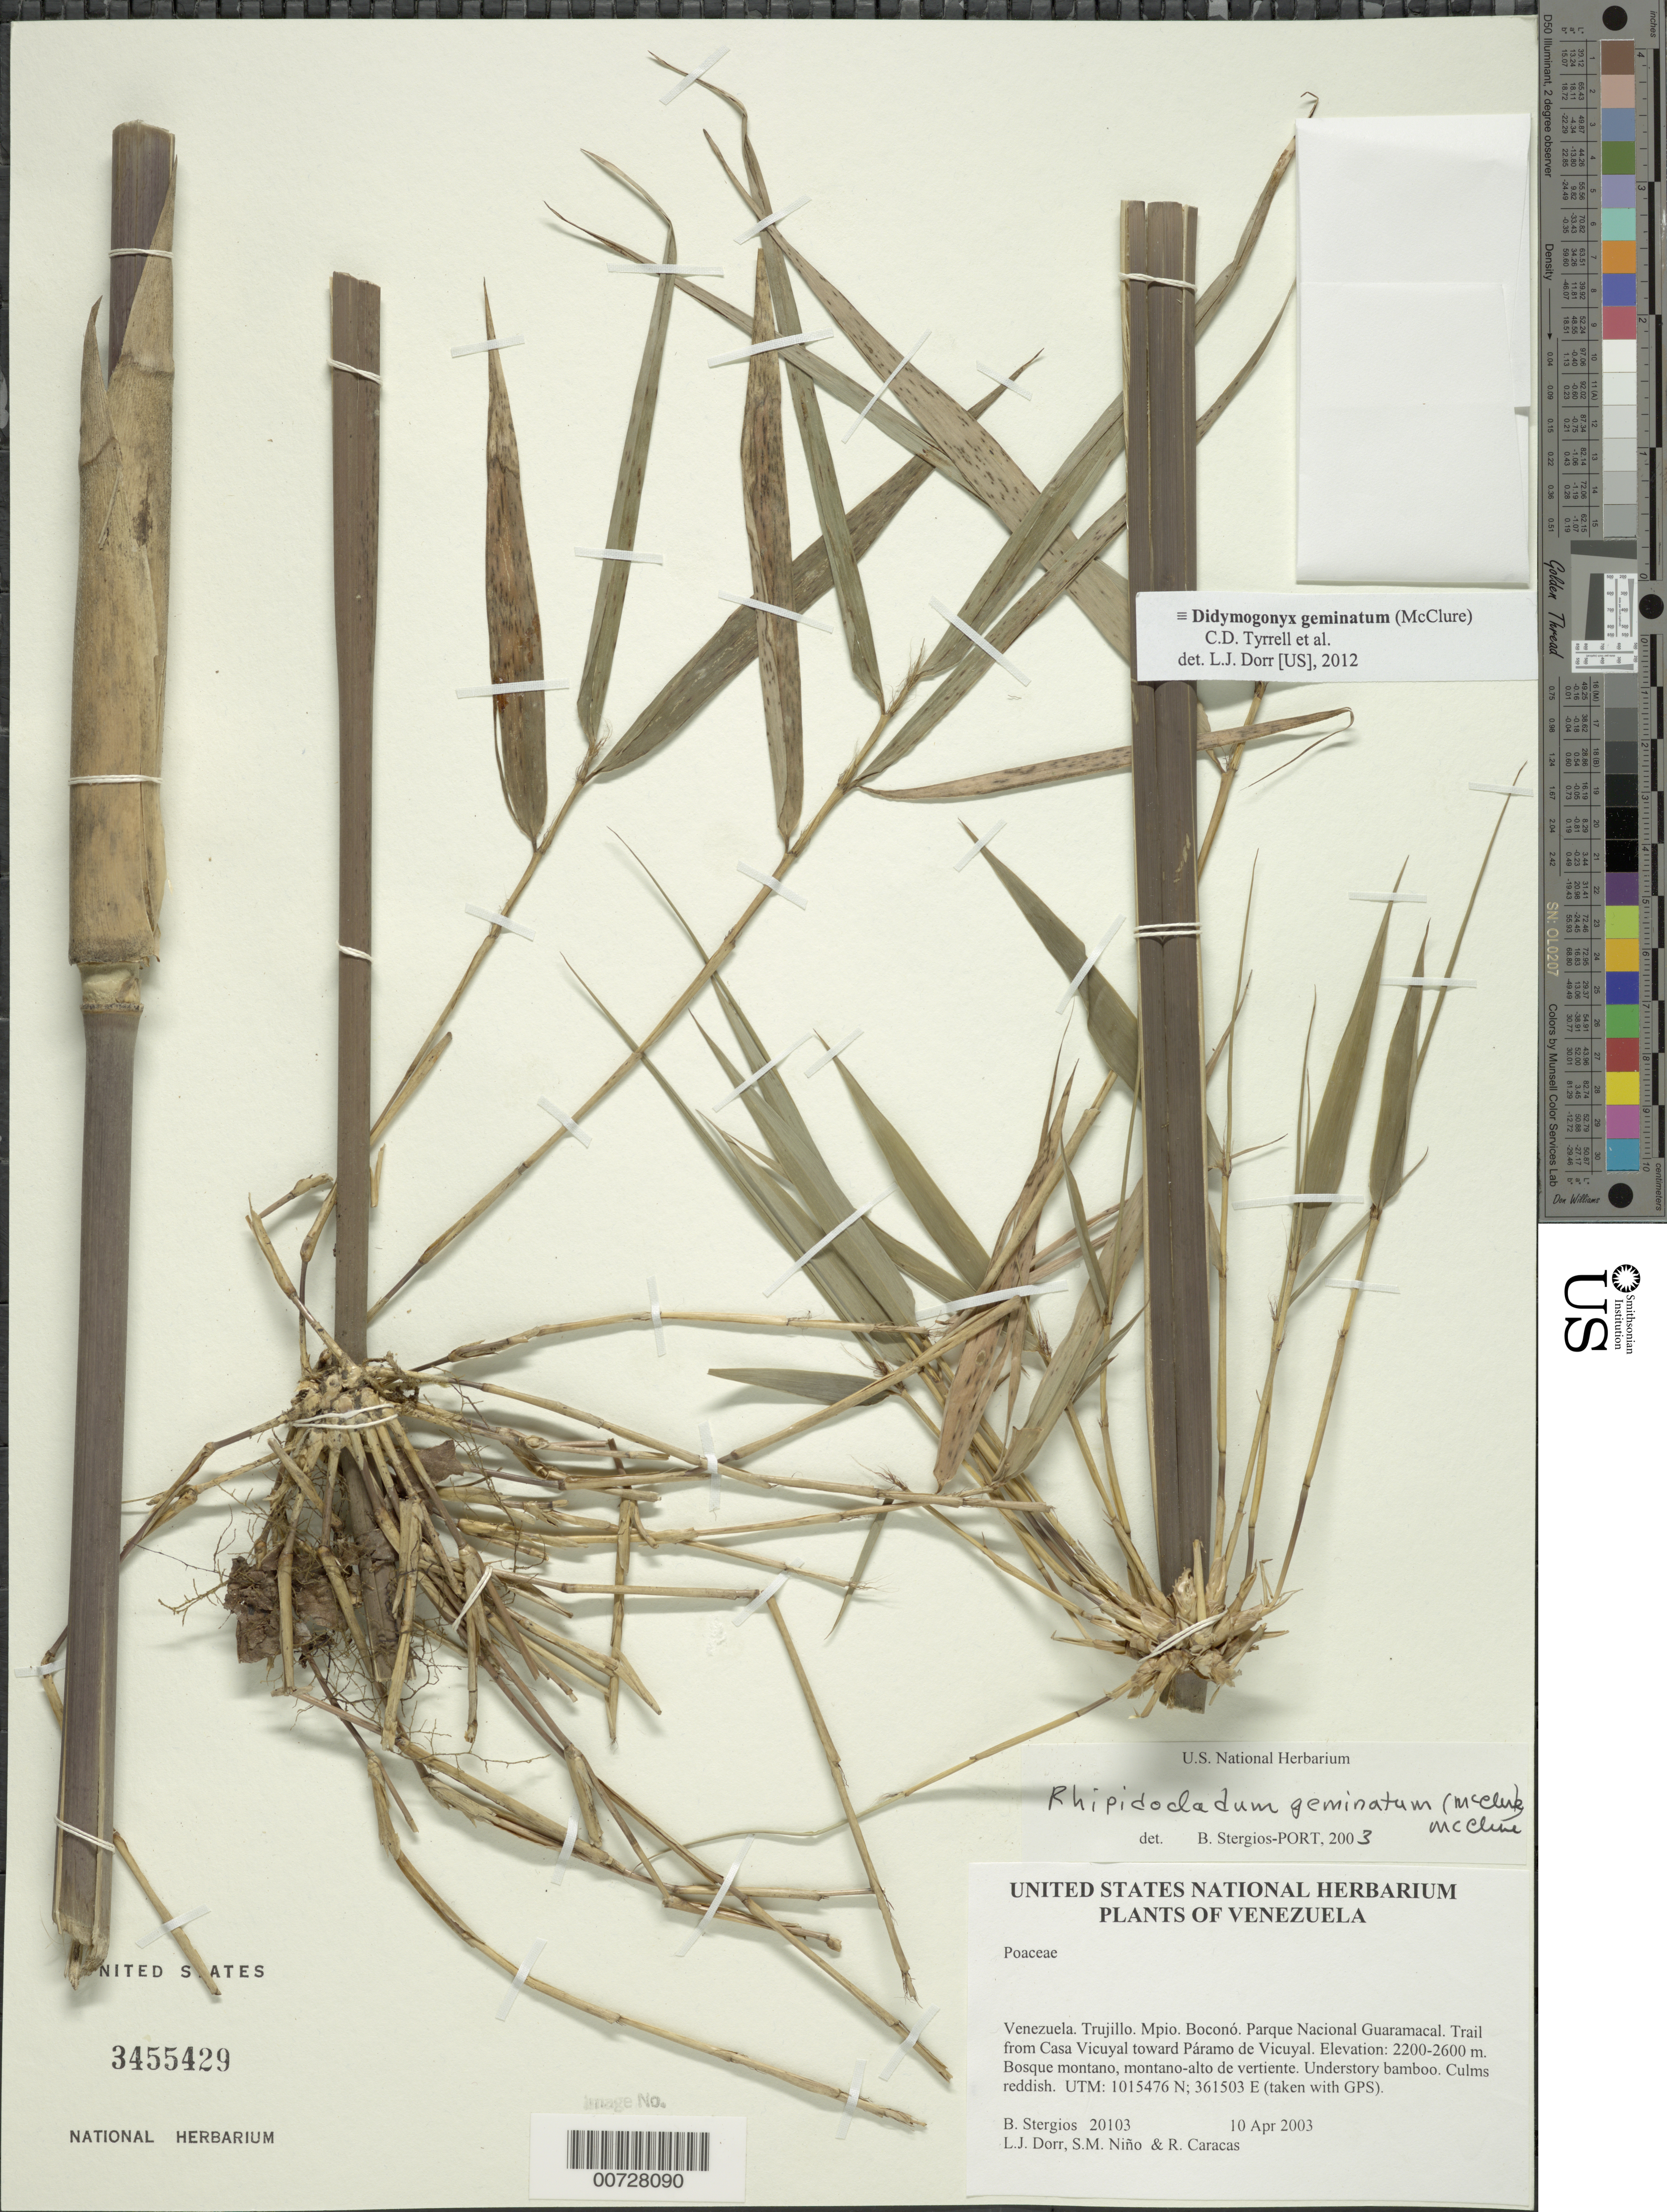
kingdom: Plantae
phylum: Tracheophyta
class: Liliopsida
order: Poales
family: Poaceae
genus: Didymogonyx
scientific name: Didymogonyx geminatum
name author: (McClure) C.D. Tyrrell et al.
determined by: Dorr, L. J., (BOT), Smithsonian Institution - National Museum of Natural History (UNITED STATES)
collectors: B. G. Stergios, L. J. Dorr, S. M. Niño & R. Caracas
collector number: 20103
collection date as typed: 10 Apr 2003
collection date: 2003-04-10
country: Venezuela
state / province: Trujillo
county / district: Boconó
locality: Parque Nacional Guaramacal. Trail from Casa Vicuyal toward Páramo de Vicuyal.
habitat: Bosque montano, montano-alto de vertiente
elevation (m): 2200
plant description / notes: K, PORT, US, VEN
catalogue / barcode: US 3455429